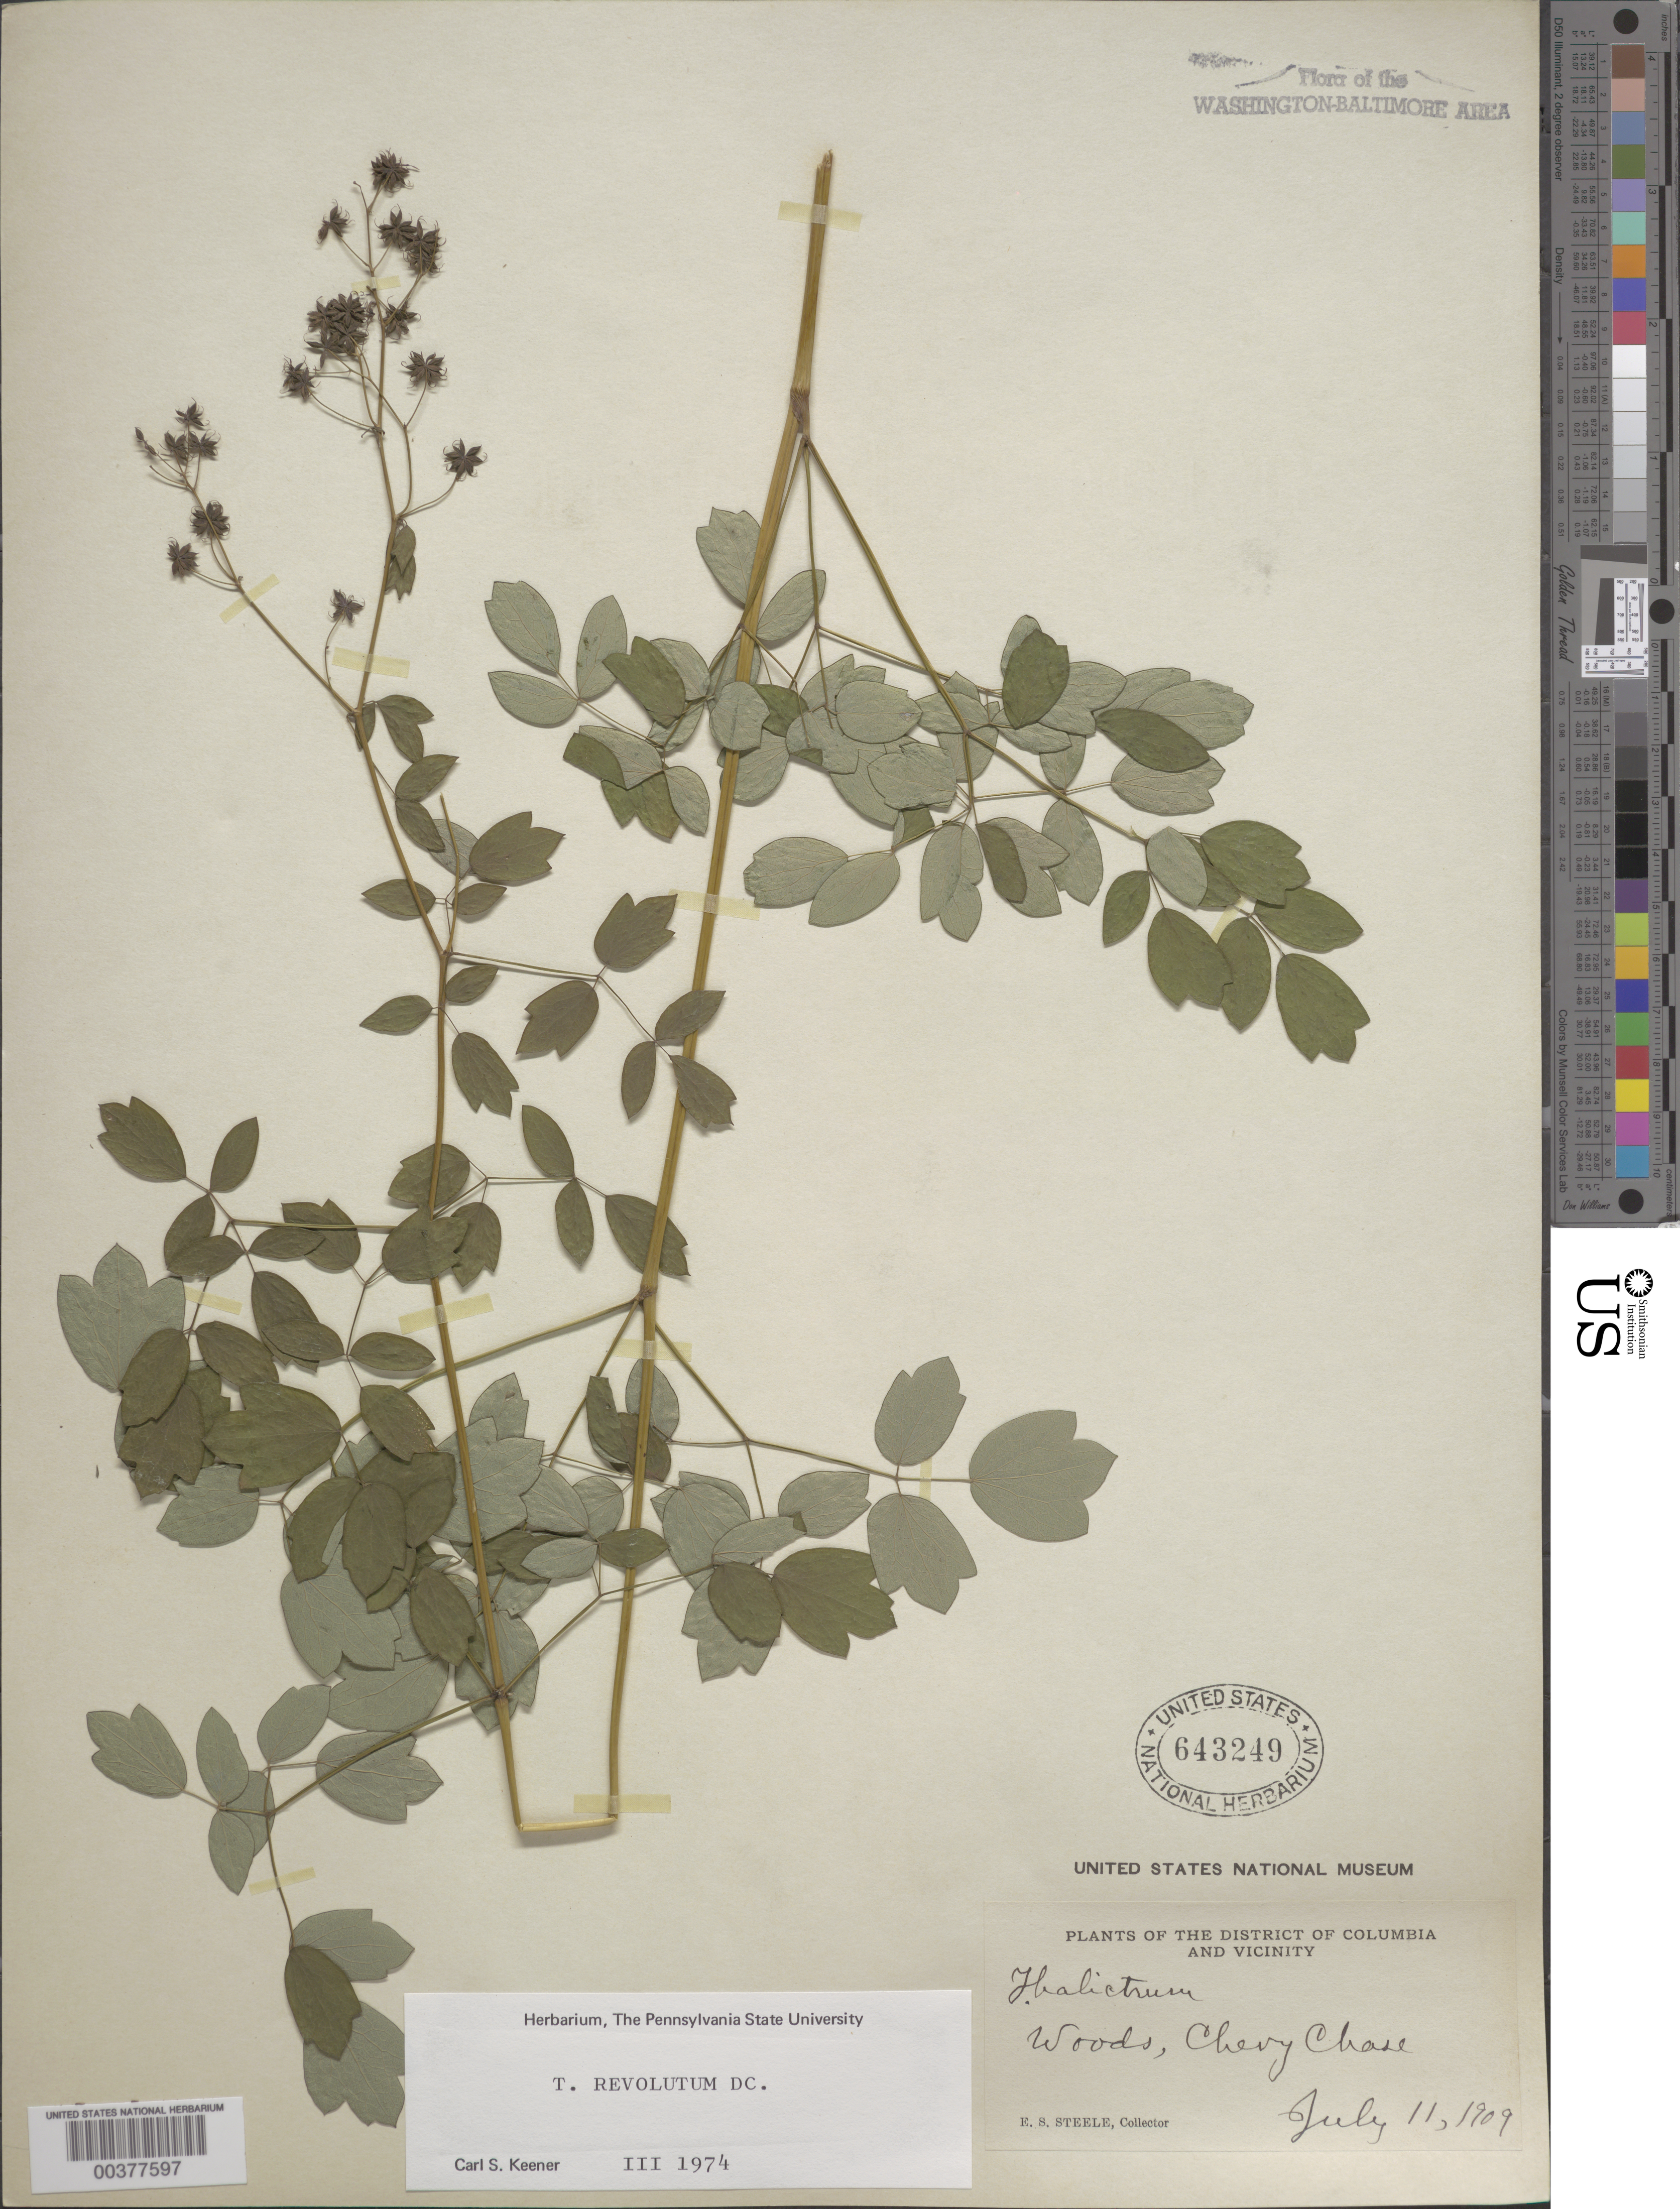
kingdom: Plantae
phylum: Tracheophyta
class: Magnoliopsida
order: Ranunculales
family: Ranunculaceae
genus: Thalictrum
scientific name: Thalictrum amphibolum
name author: Greene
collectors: E. Steele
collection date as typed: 11 Jul 1909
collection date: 1909-07-11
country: United States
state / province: Maryland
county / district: Montgomery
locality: Chevy Chase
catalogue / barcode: US 643249